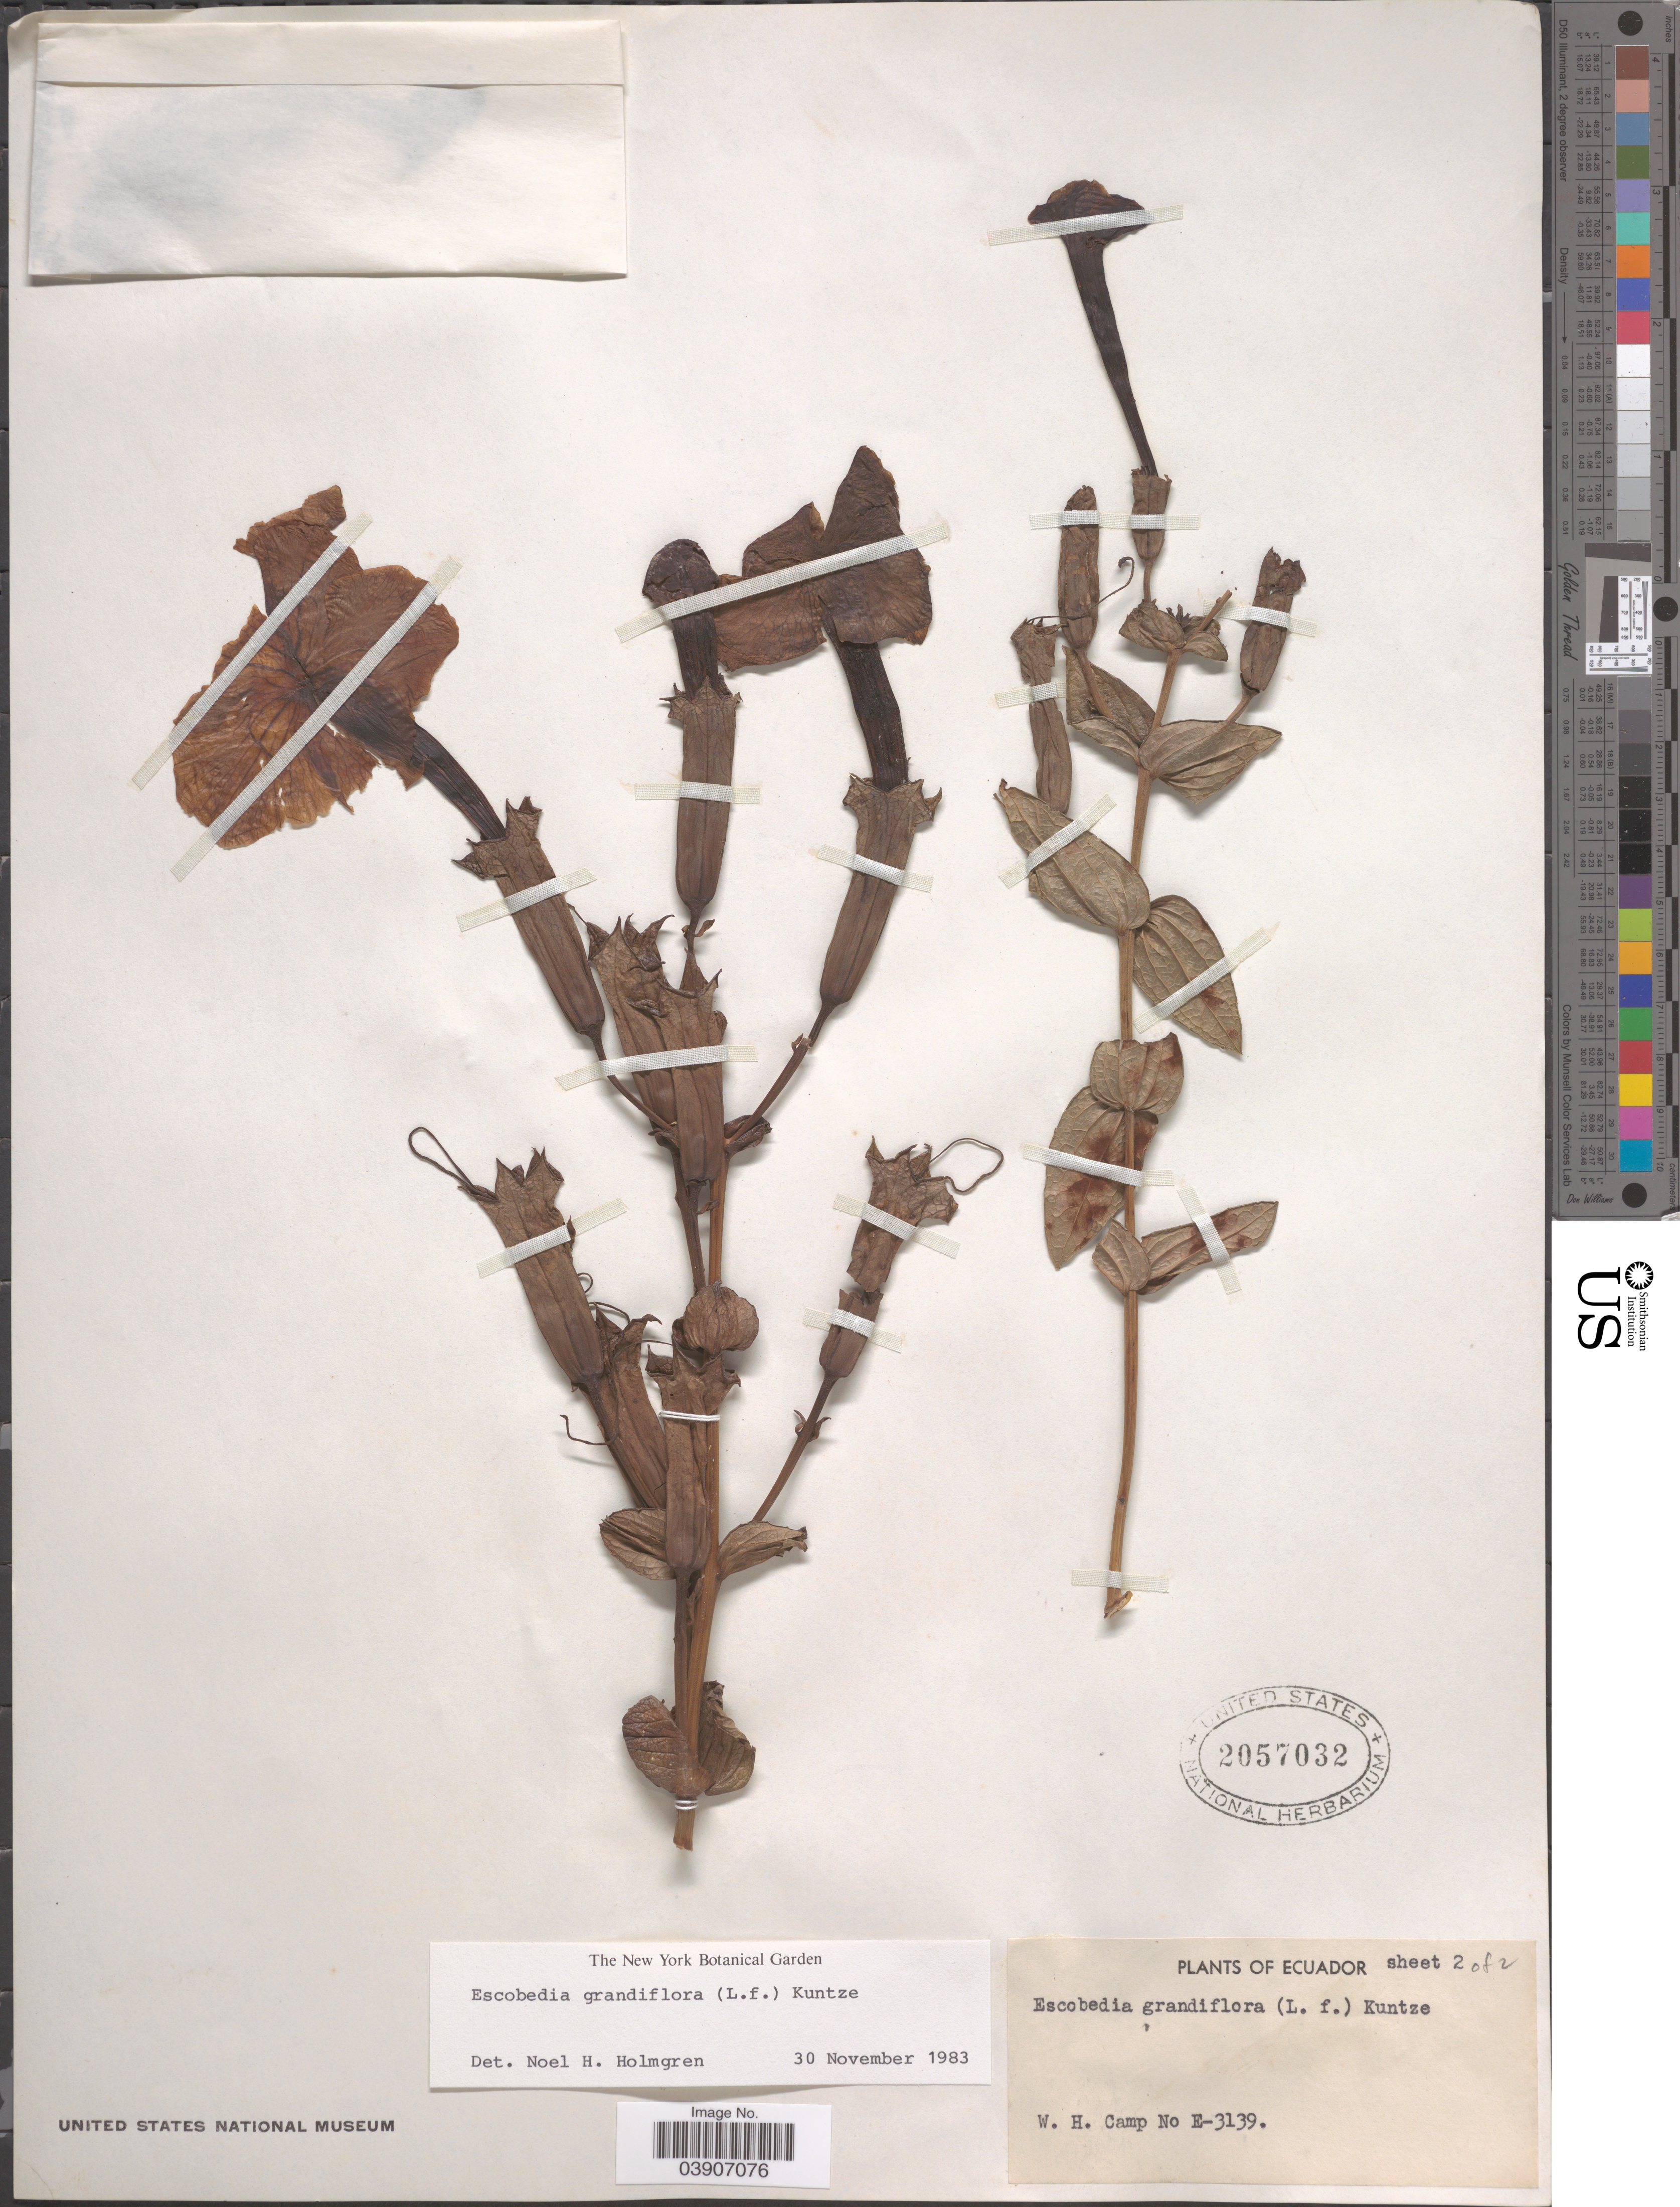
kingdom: Plantae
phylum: Tracheophyta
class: Magnoliopsida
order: Lamiales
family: Orobanchaceae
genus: Escobedia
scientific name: Escobedia grandiflora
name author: (L. f.) Kuntze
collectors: W. H. Camp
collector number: E-3139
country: Ecuador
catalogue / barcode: US 2057032